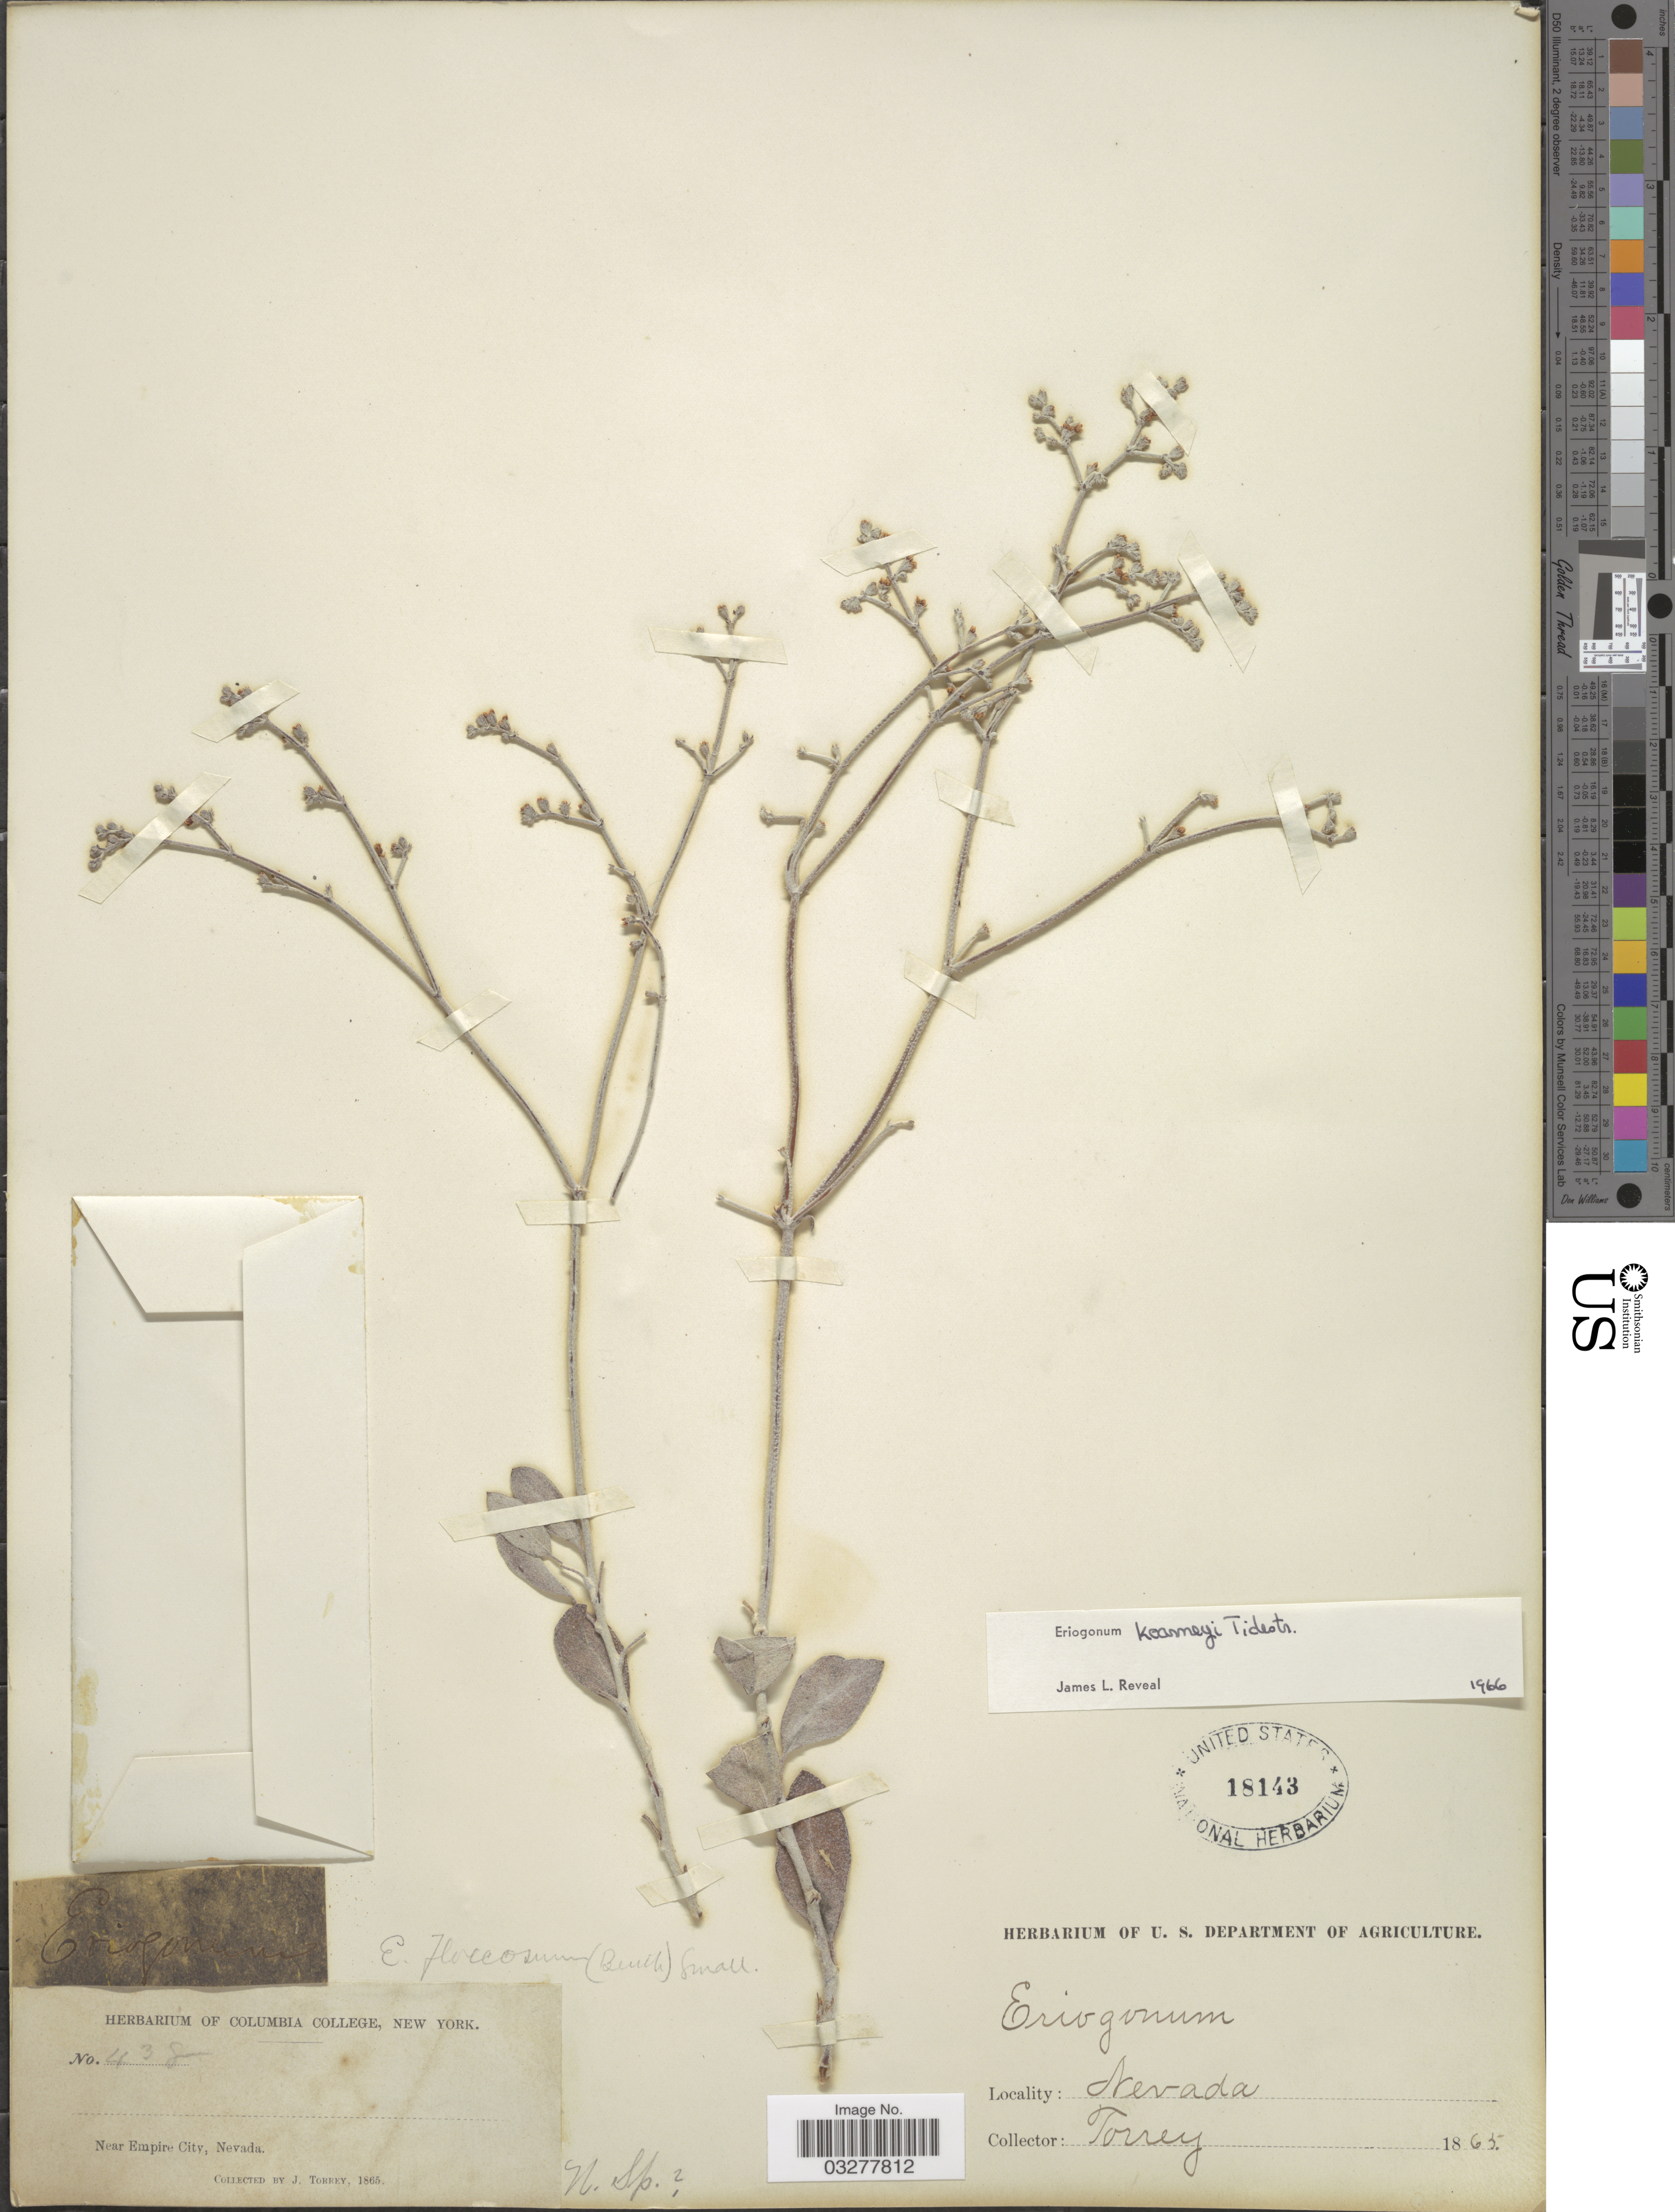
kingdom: Plantae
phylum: Tracheophyta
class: Magnoliopsida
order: Caryophyllales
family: Polygonaceae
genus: Eriogonum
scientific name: Eriogonum kearneyi var. kearneyi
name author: Tidestr.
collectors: J. Torrey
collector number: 438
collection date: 1865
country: United States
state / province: Nevada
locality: Near Empire City.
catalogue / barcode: US 18143